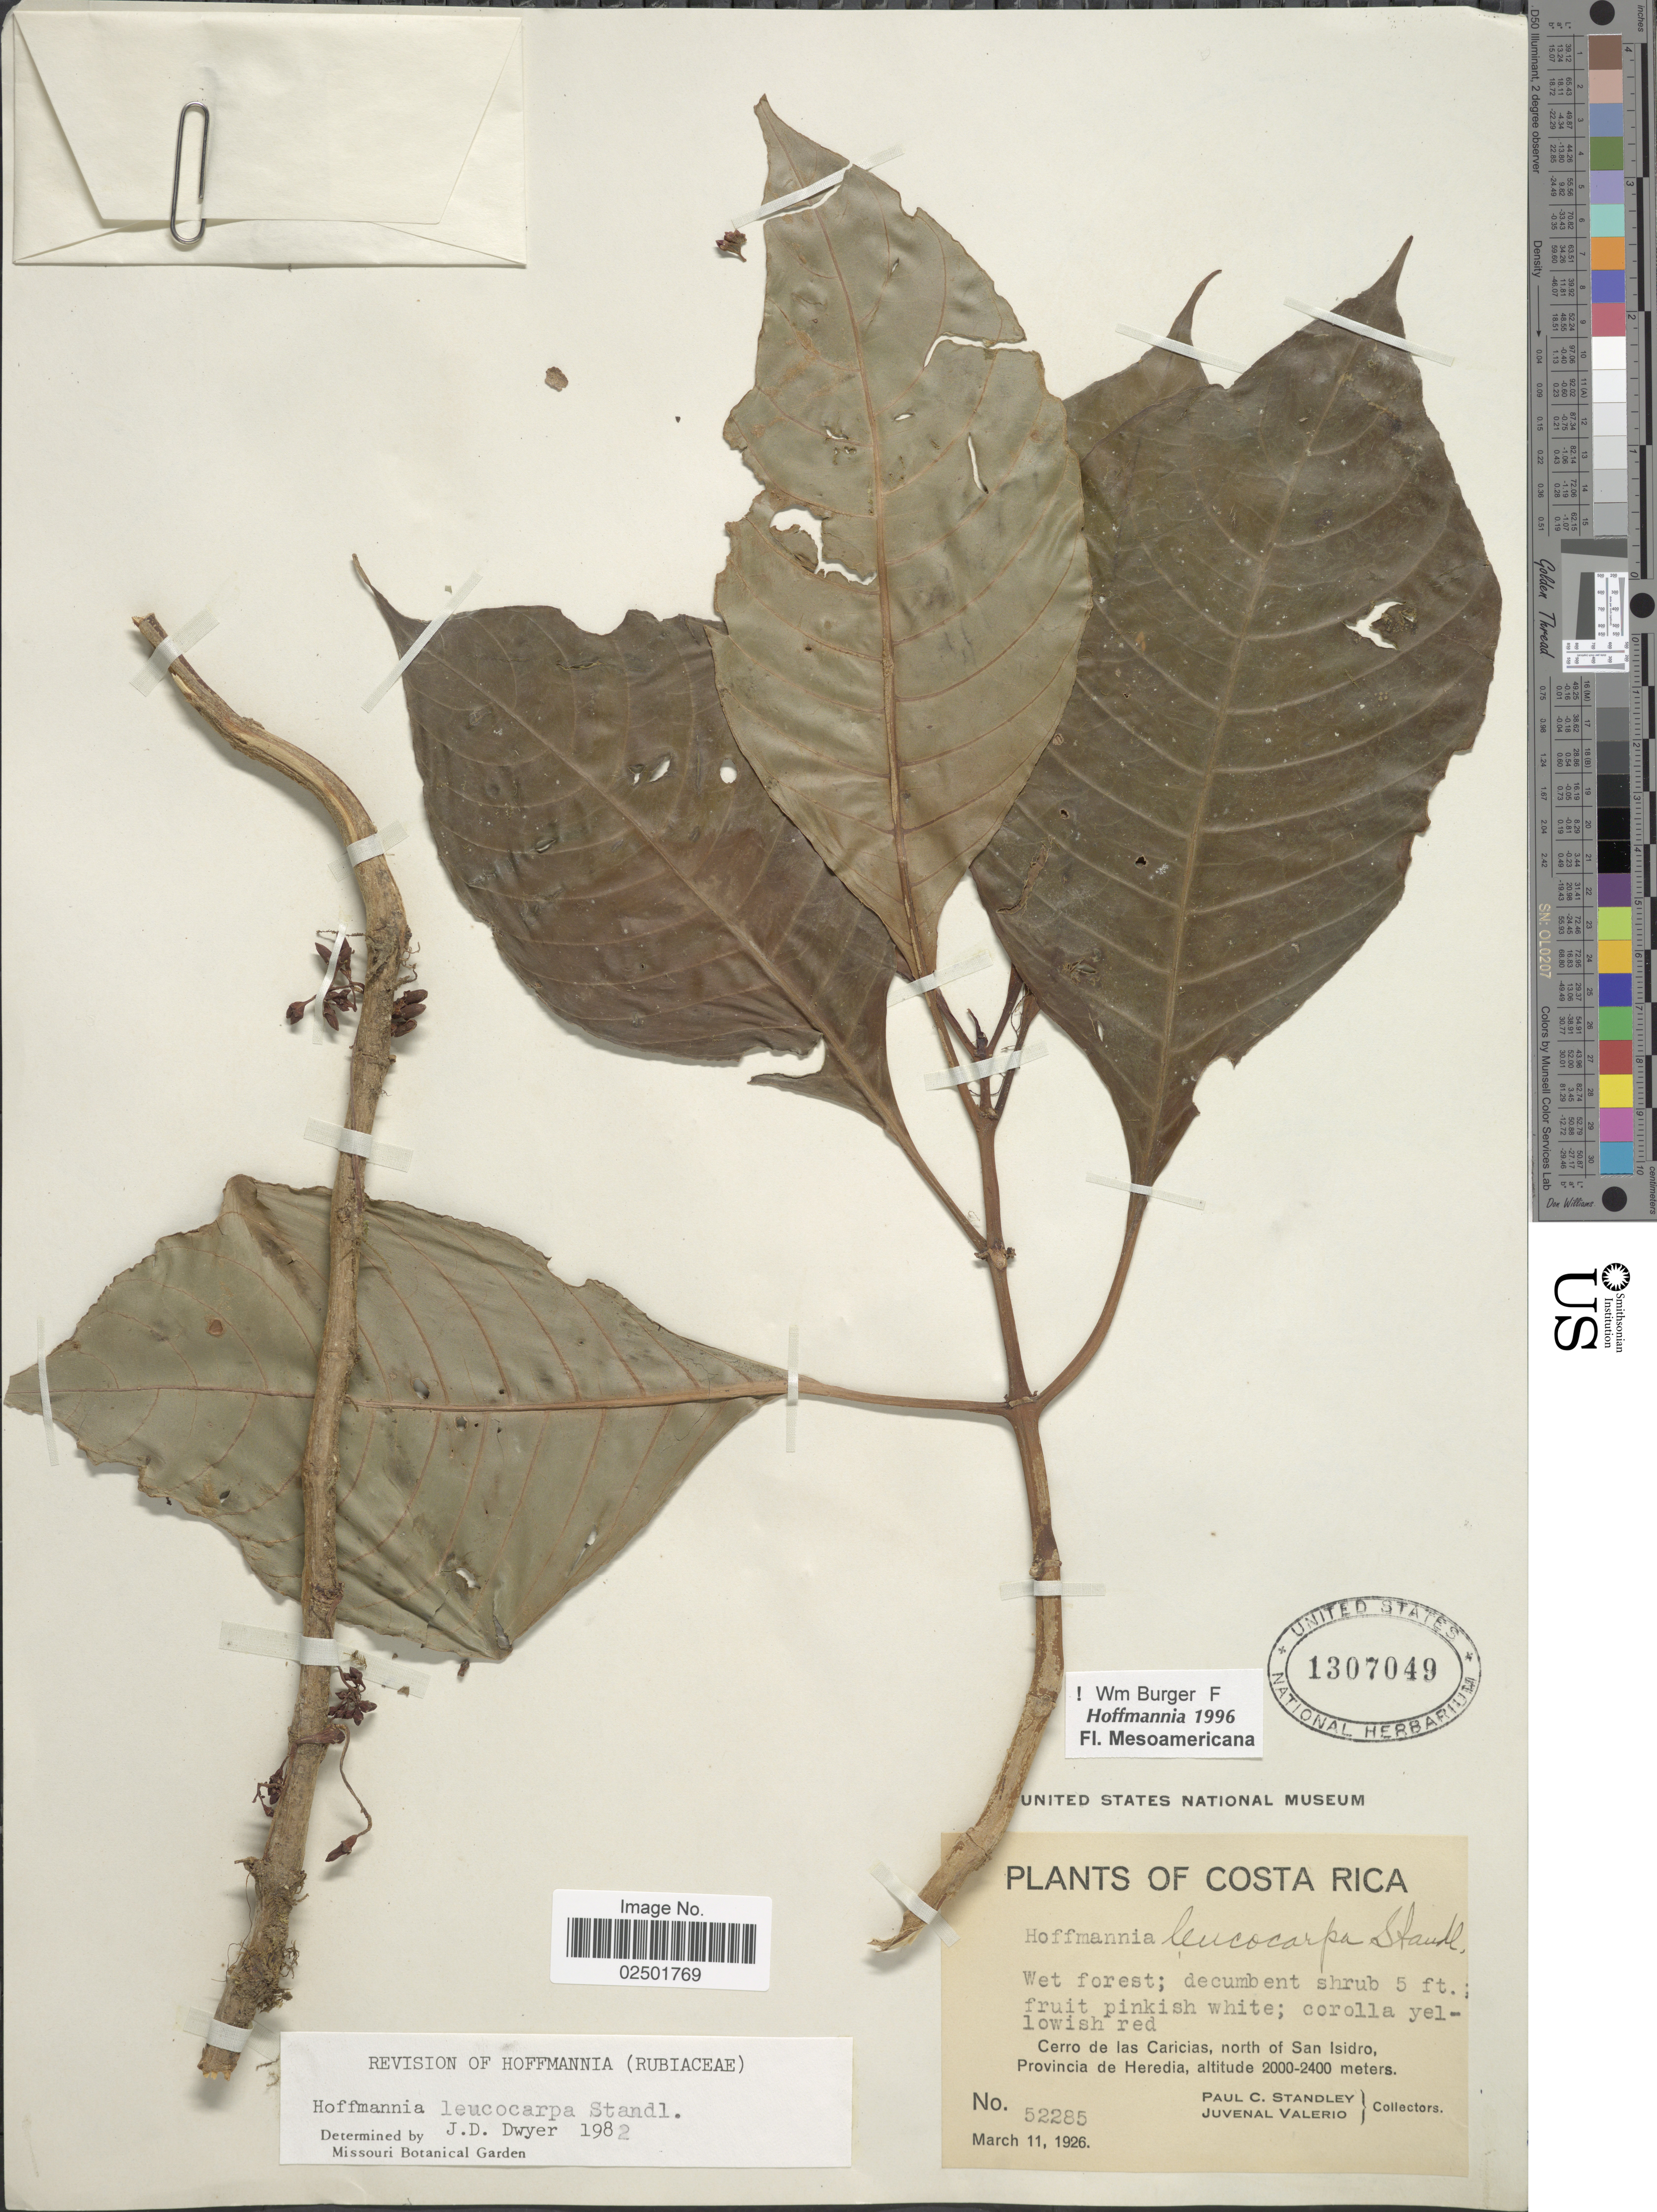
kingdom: Plantae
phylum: Tracheophyta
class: Magnoliopsida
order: Gentianales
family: Rubiaceae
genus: Hoffmannia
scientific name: Hoffmannia leucocarpa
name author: Standl.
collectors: P. C. Standley & J. Valerio R.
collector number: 52285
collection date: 1926-03-11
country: Costa Rica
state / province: Heredia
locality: Wet forest; Cerro de las Caricias, north of San Isidro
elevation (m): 2000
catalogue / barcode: US 1307049